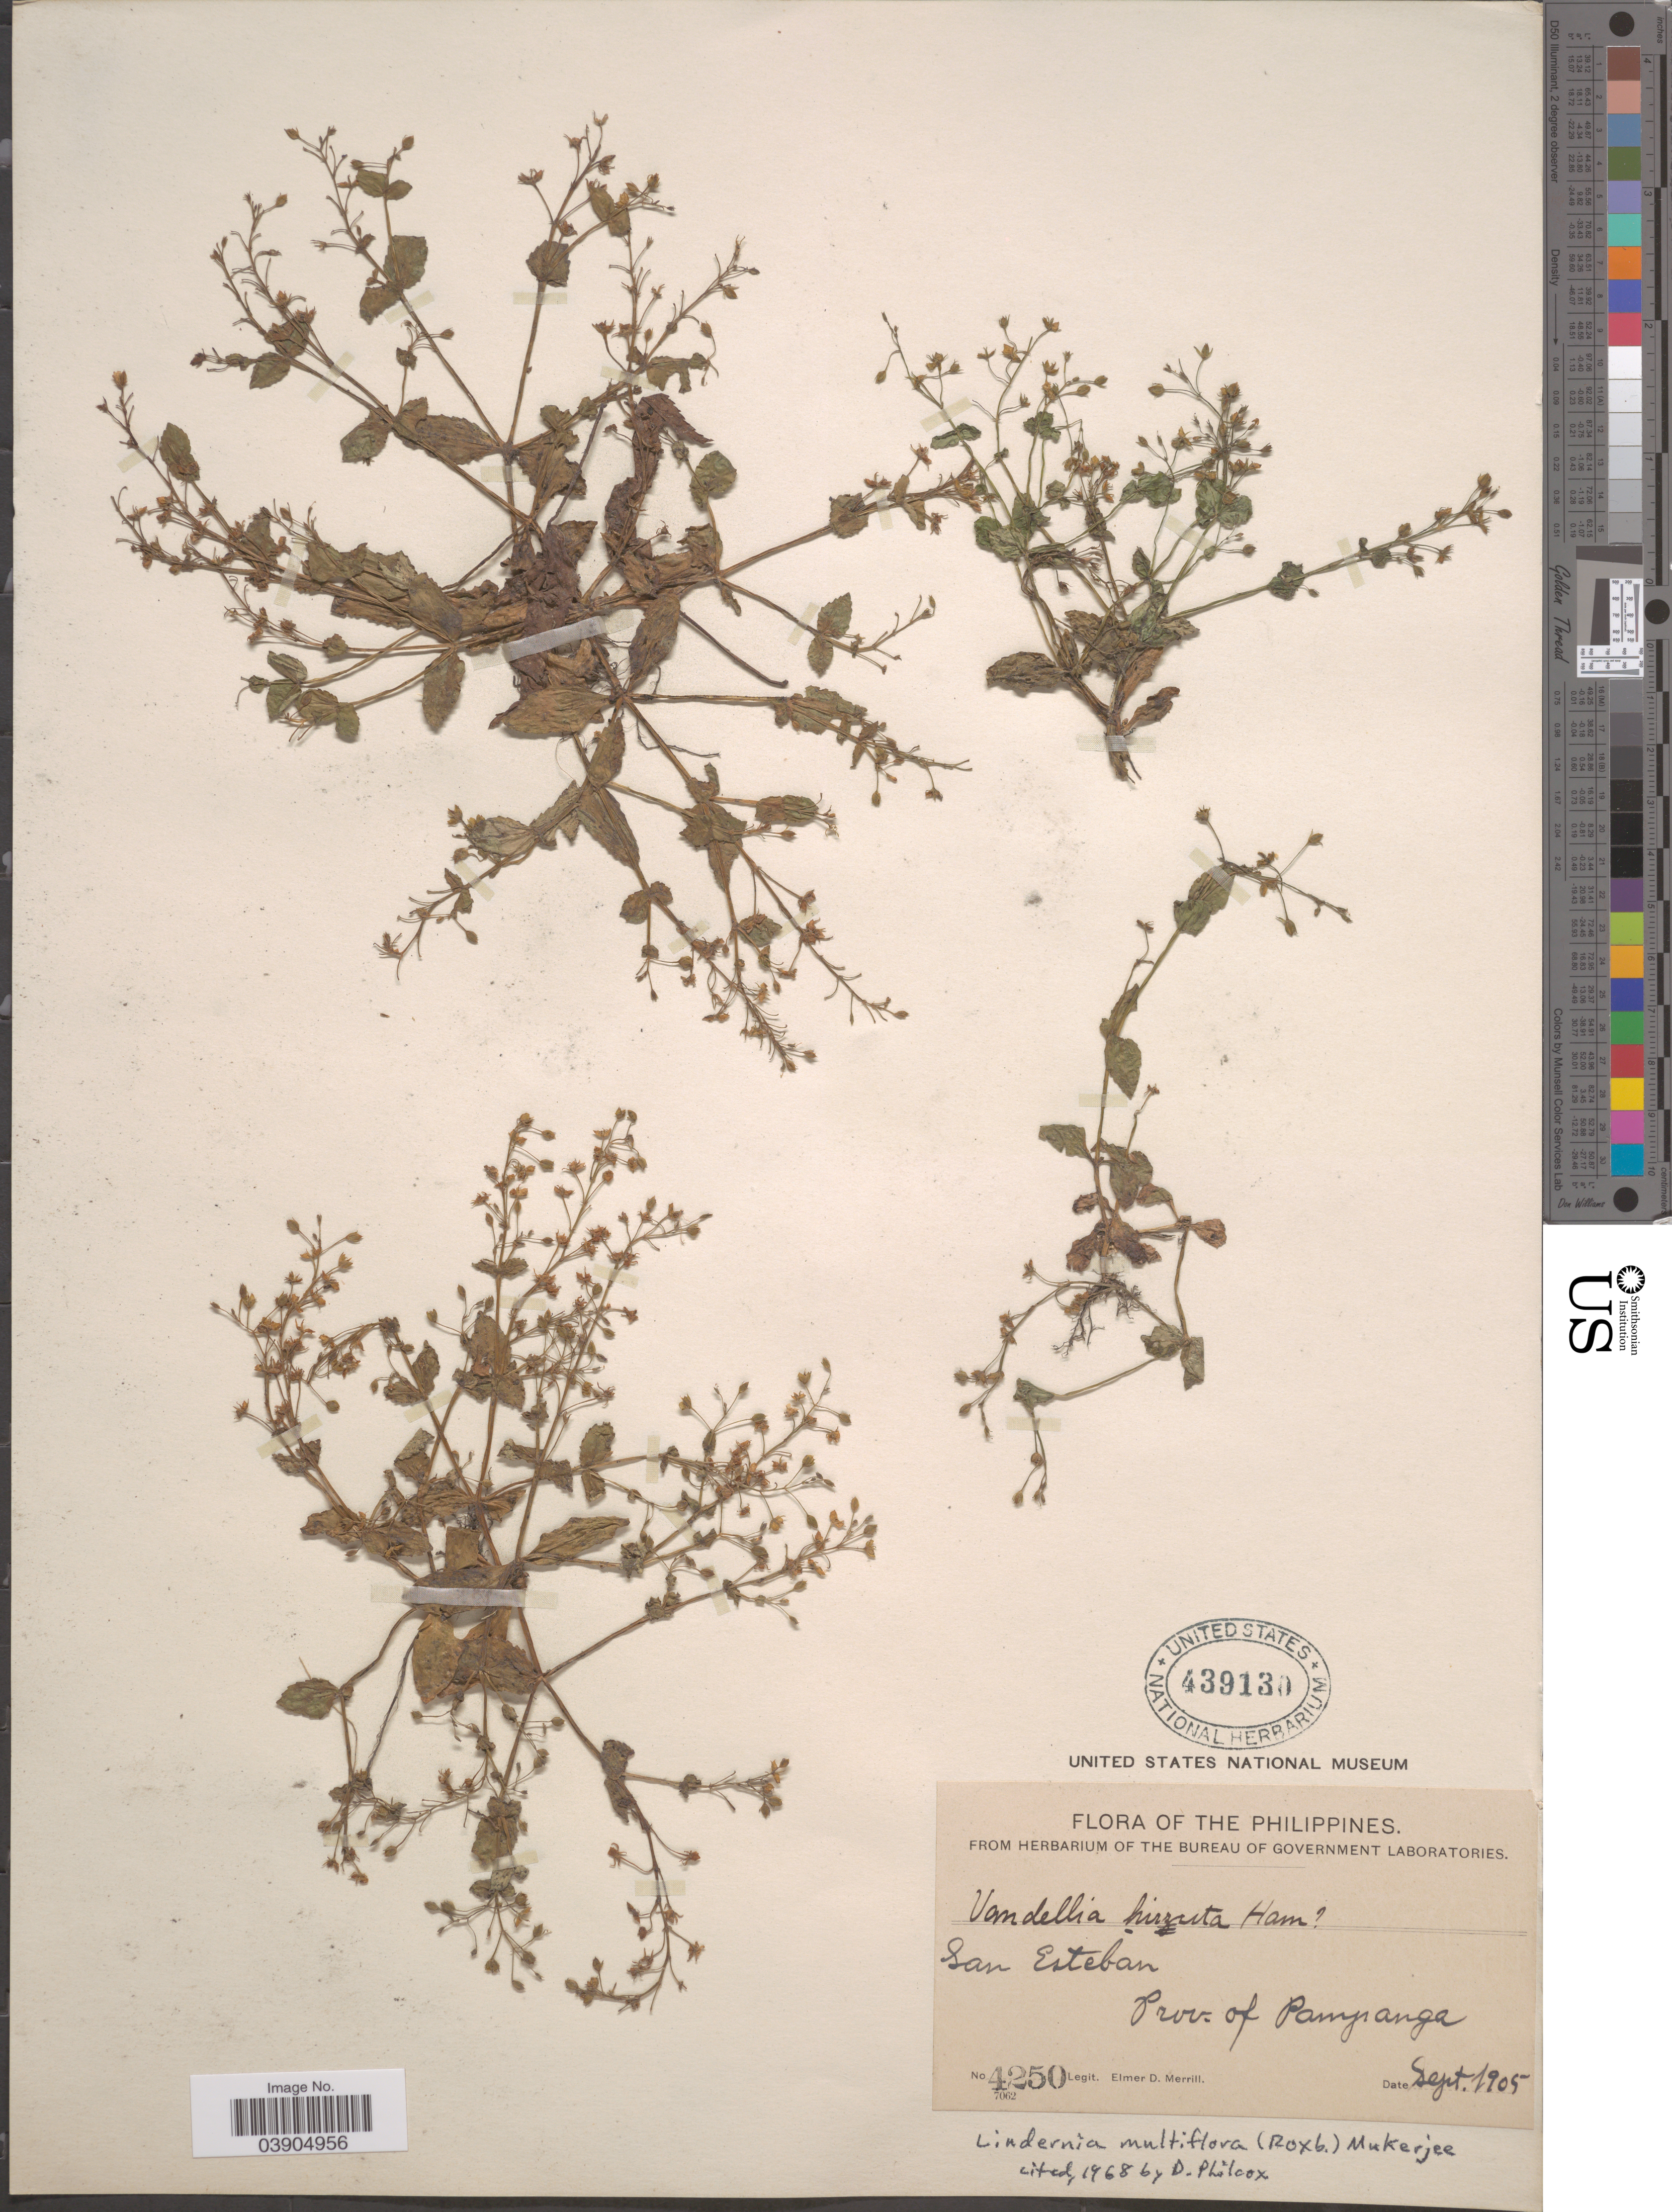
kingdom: Plantae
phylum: Tracheophyta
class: Magnoliopsida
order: Lamiales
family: Linderniaceae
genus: Lindernia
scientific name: Lindernia multiflora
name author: (Roxb.) Mukerjee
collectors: E. D. Merrill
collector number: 4250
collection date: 1905-09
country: Philippines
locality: San Esteban, Prov. of Pampanga.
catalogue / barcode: US 439130